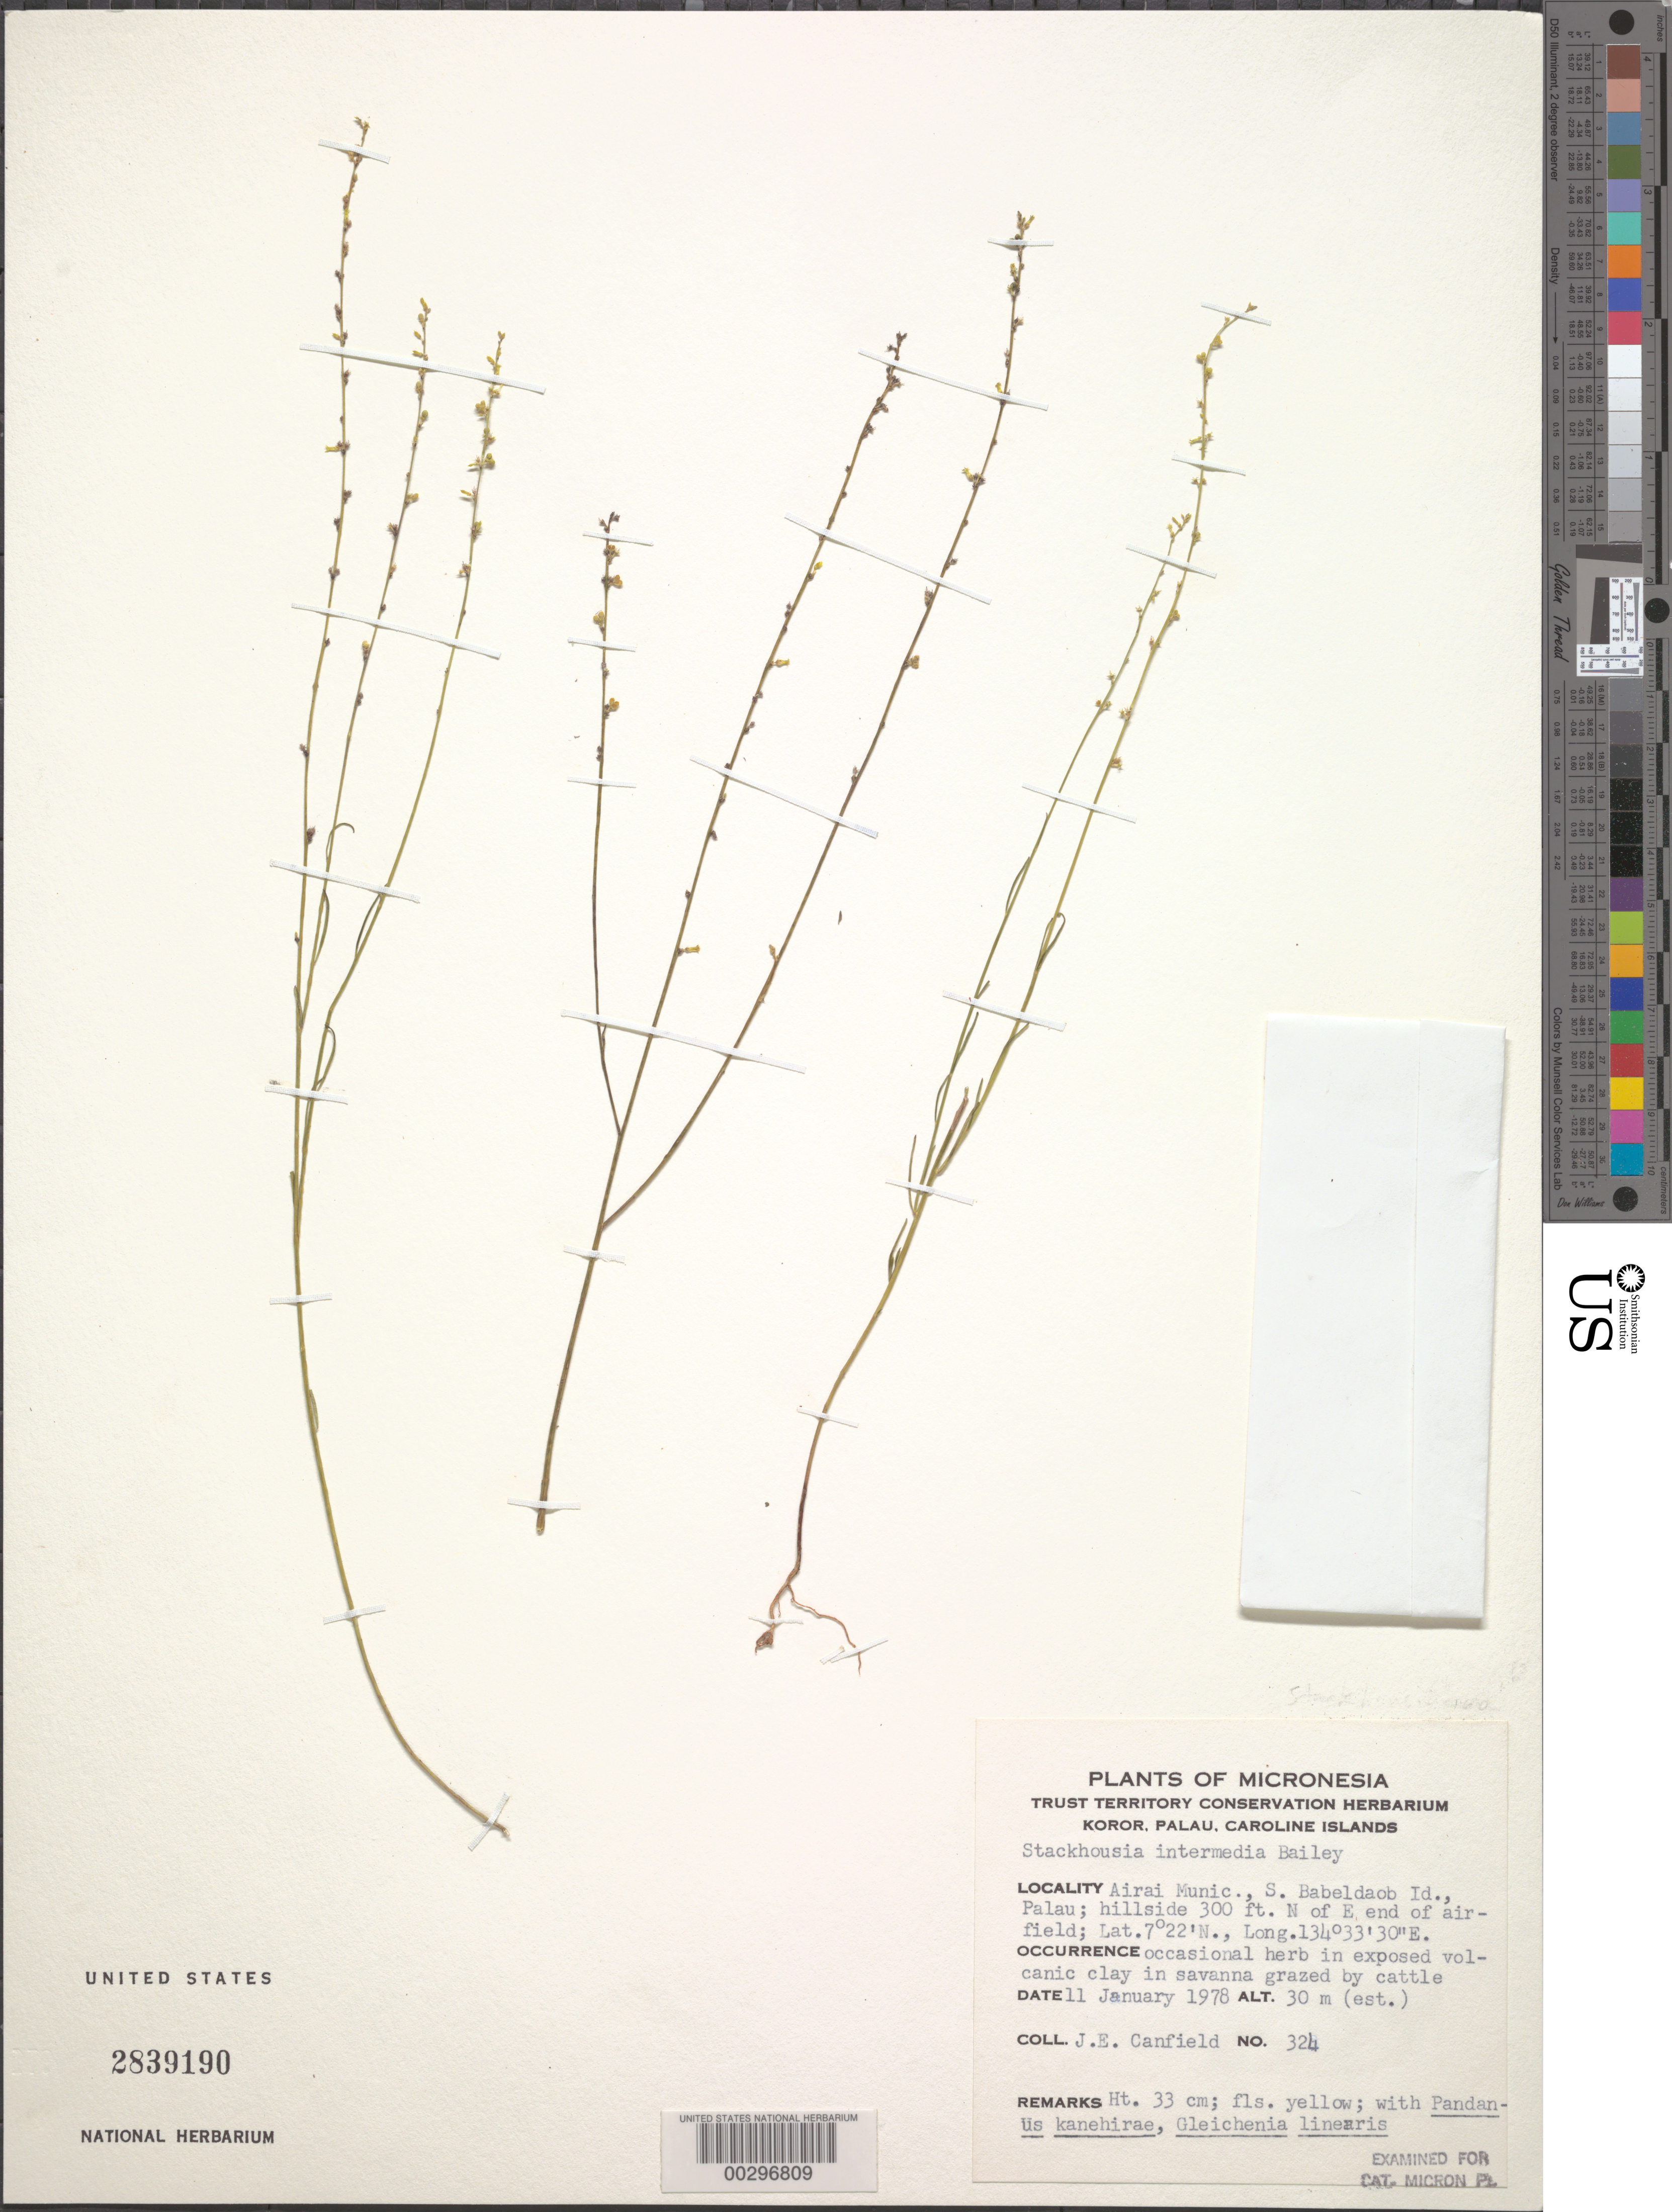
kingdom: Plantae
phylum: Tracheophyta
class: Magnoliopsida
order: Celastrales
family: Celastraceae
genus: Stackhousia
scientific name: Stackhousia intermedia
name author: F.M. Bailey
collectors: J. E. Canfield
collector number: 324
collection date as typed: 11 Jan 1978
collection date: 1978-01-11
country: Palau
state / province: Airai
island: Babeldaob [Babelthuap]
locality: Airai mun., n of e end of airfield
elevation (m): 30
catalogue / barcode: US 2839190